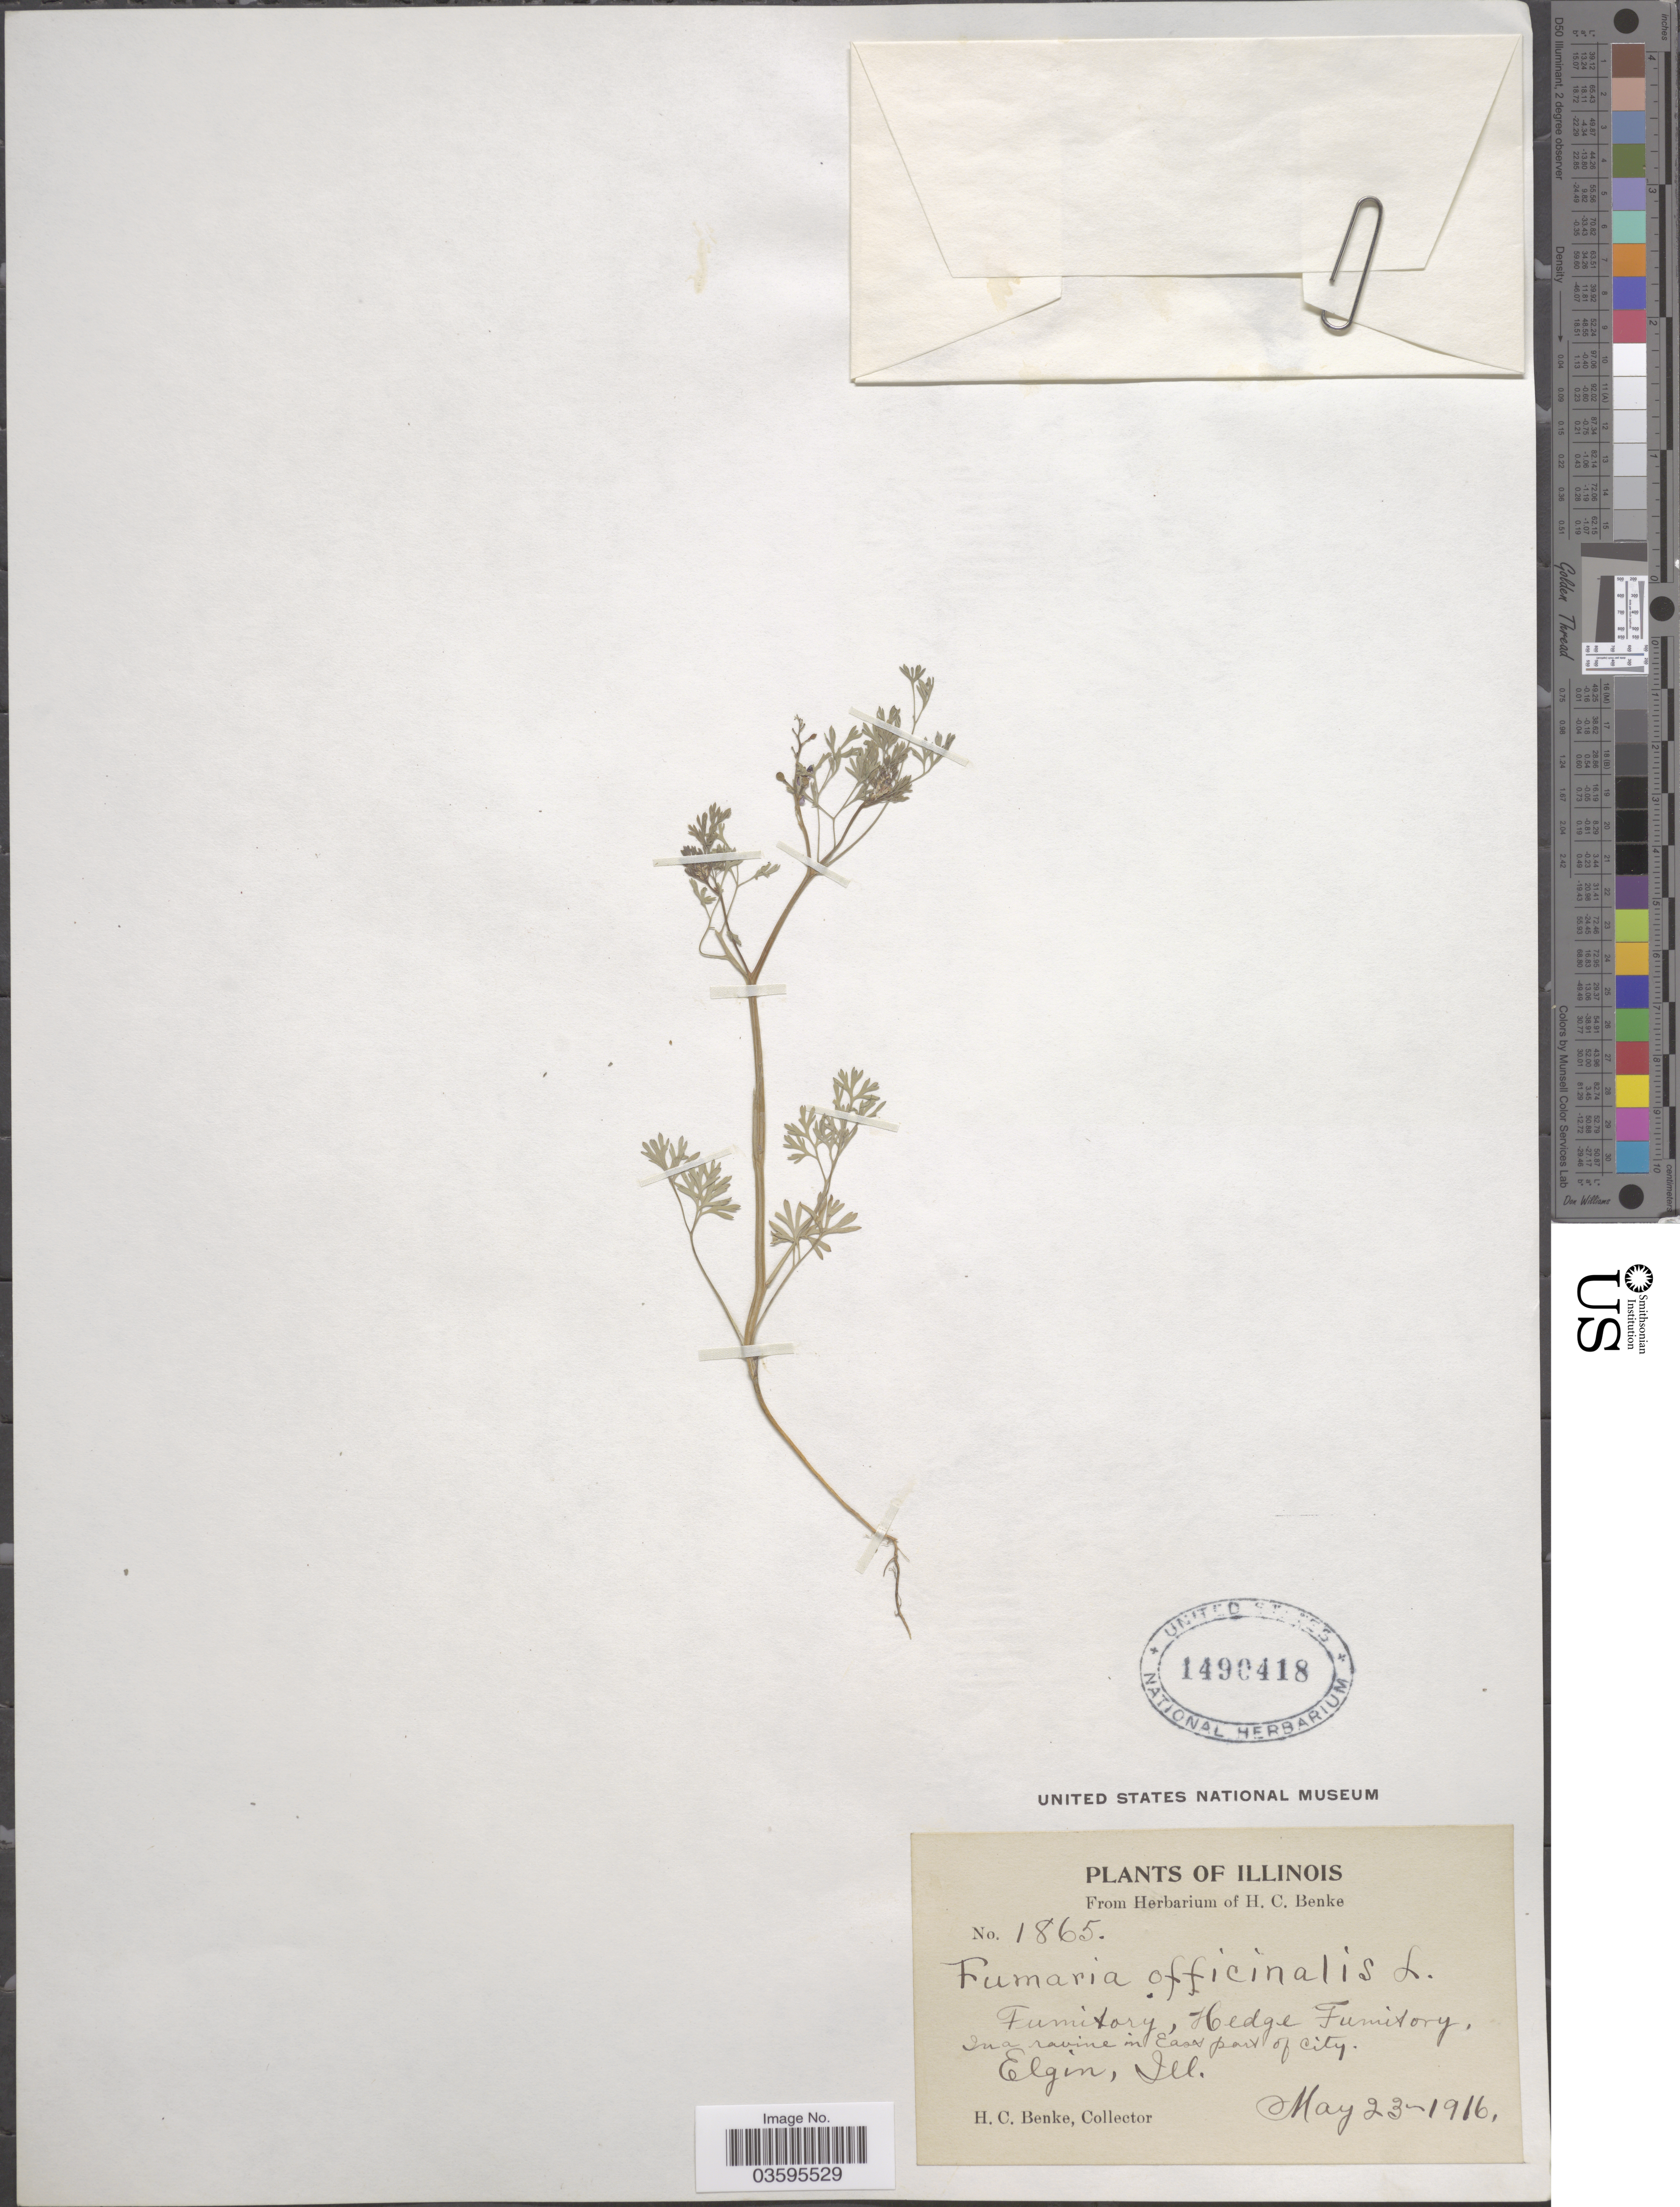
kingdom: Plantae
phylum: Tracheophyta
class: Magnoliopsida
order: Ranunculales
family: Papaveraceae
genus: Fumaria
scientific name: Fumaria officinalis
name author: L.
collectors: H. Benke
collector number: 1865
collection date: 1916-05-23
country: United States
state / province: Illinois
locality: In a ravine in East part of City. Elgin.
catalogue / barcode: US 1490418